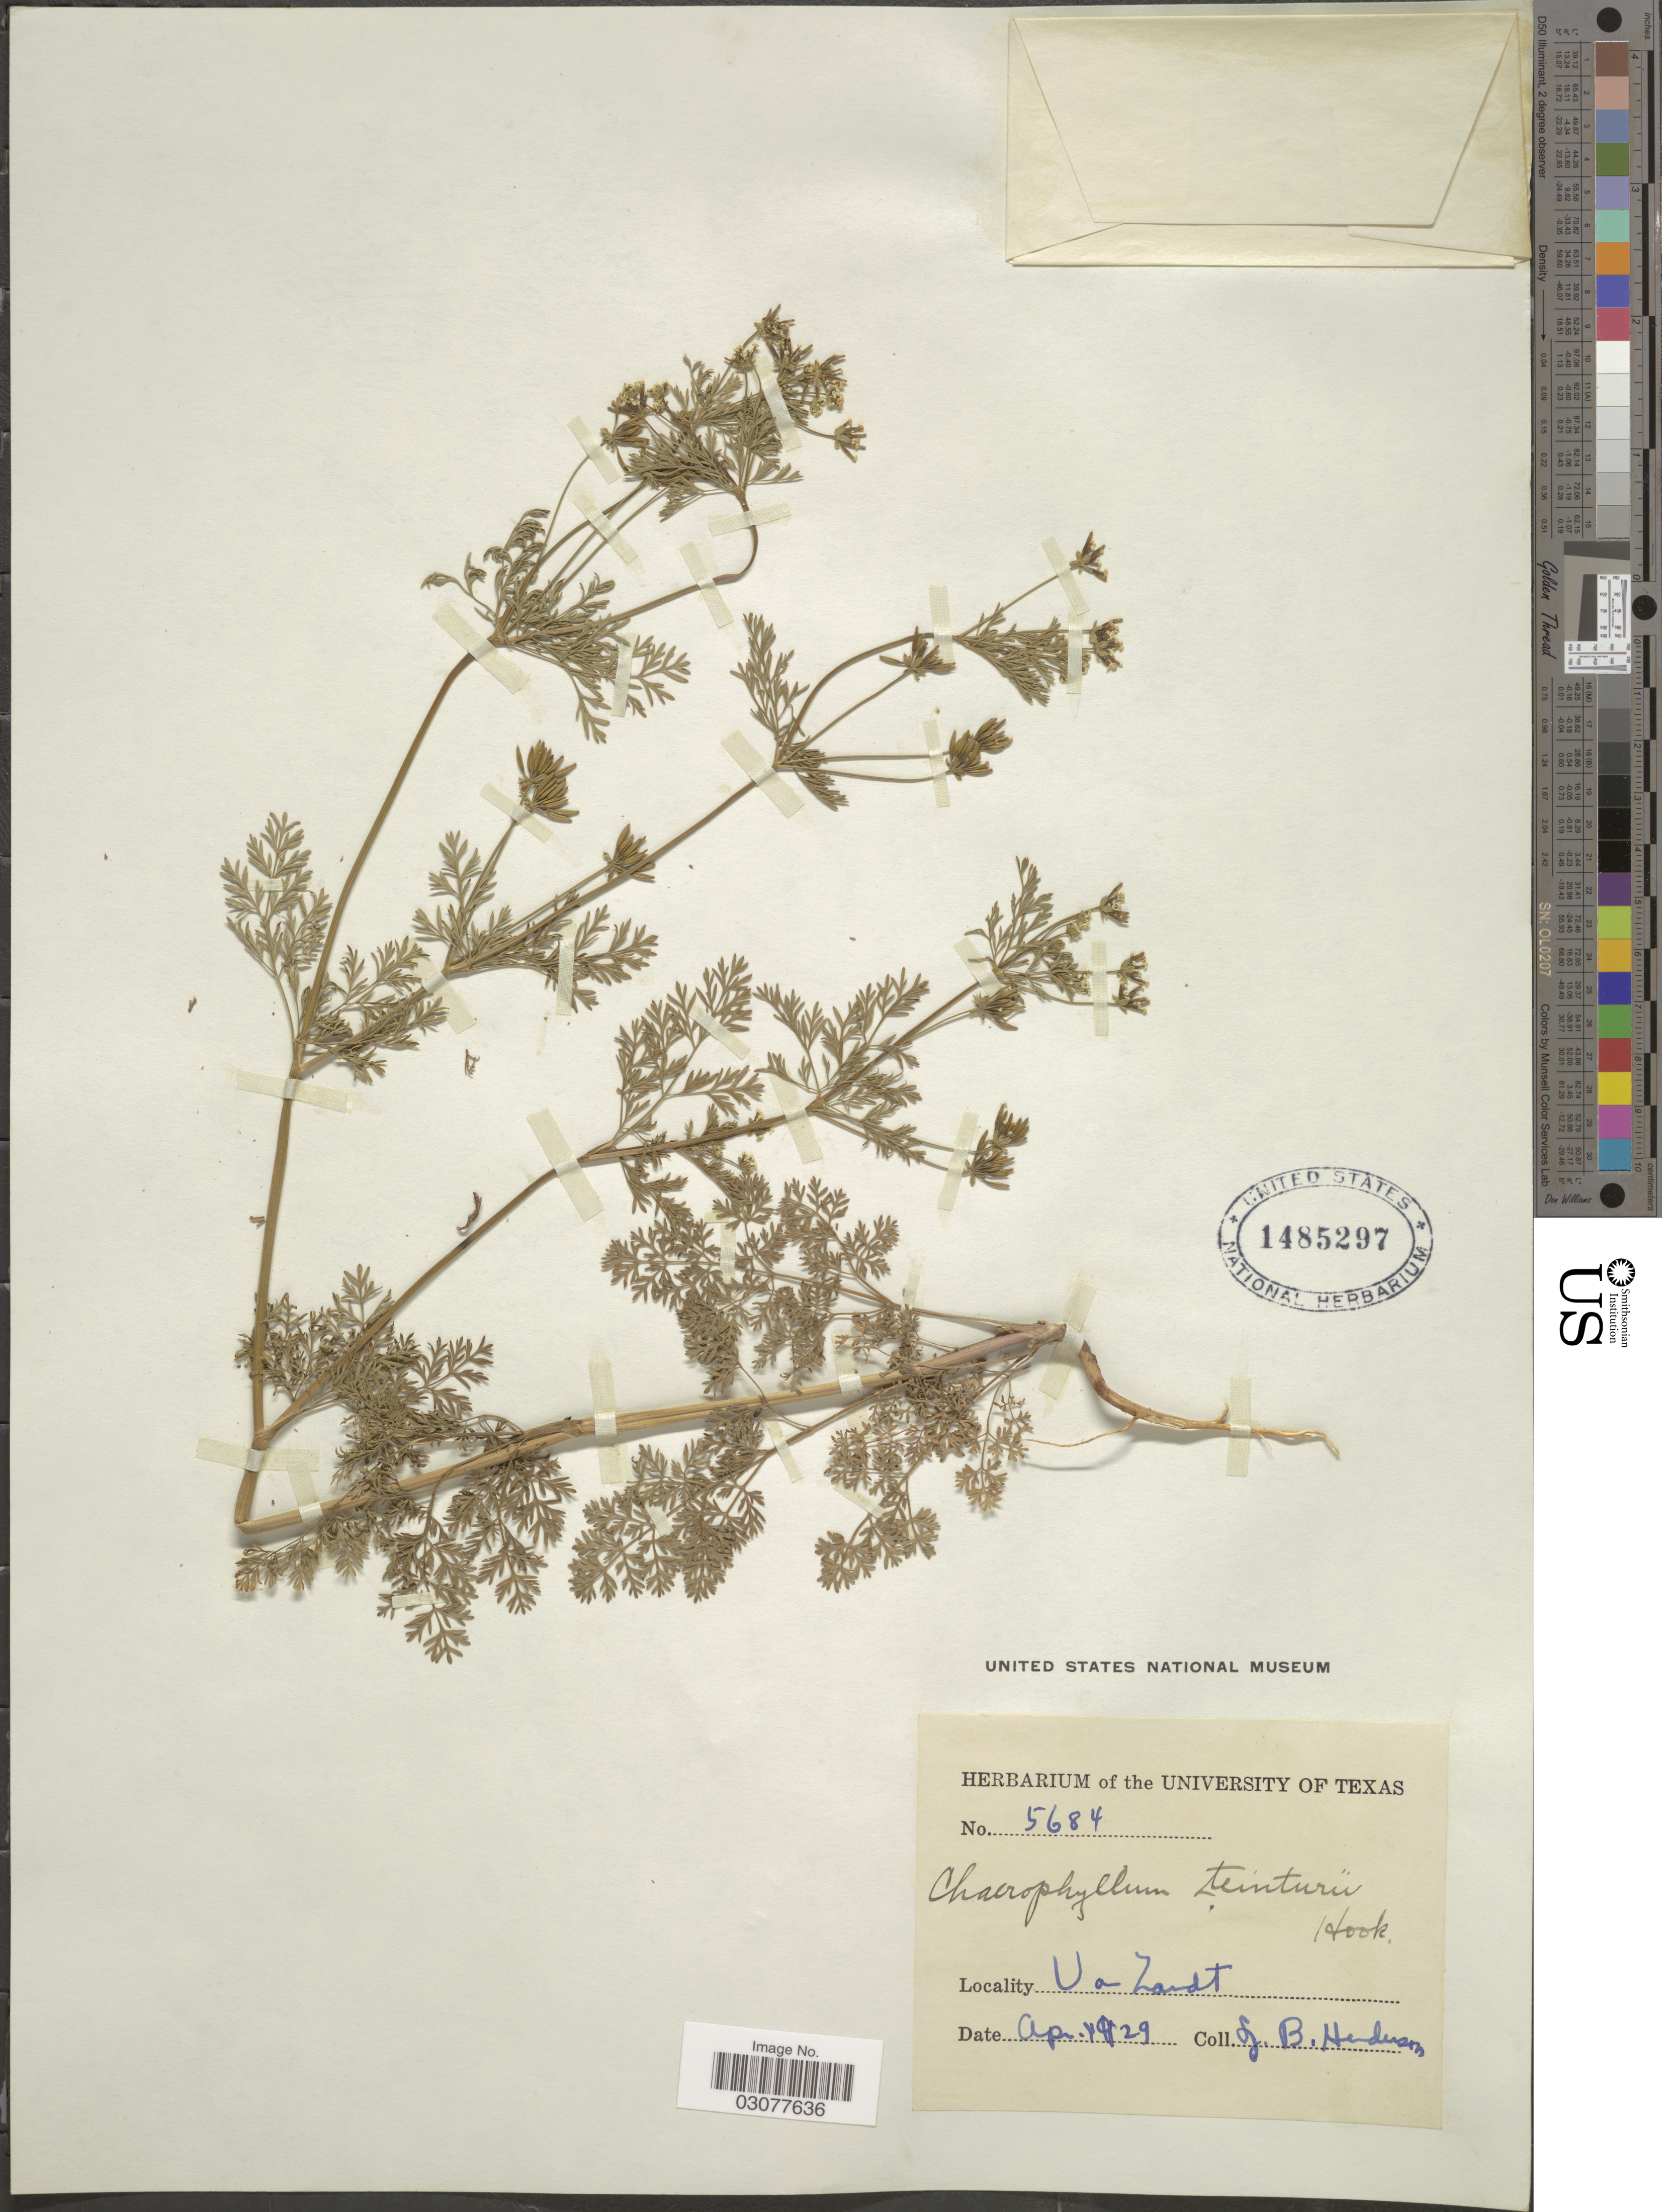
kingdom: Plantae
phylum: Tracheophyta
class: Magnoliopsida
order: Apiales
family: Apiaceae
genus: Chaerophyllum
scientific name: Chaerophyllum texanum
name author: J.M. Coult. & Rose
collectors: J. Henderson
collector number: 5684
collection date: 1929-04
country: United States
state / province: Texas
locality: Van Zandt.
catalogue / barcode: US 1485297